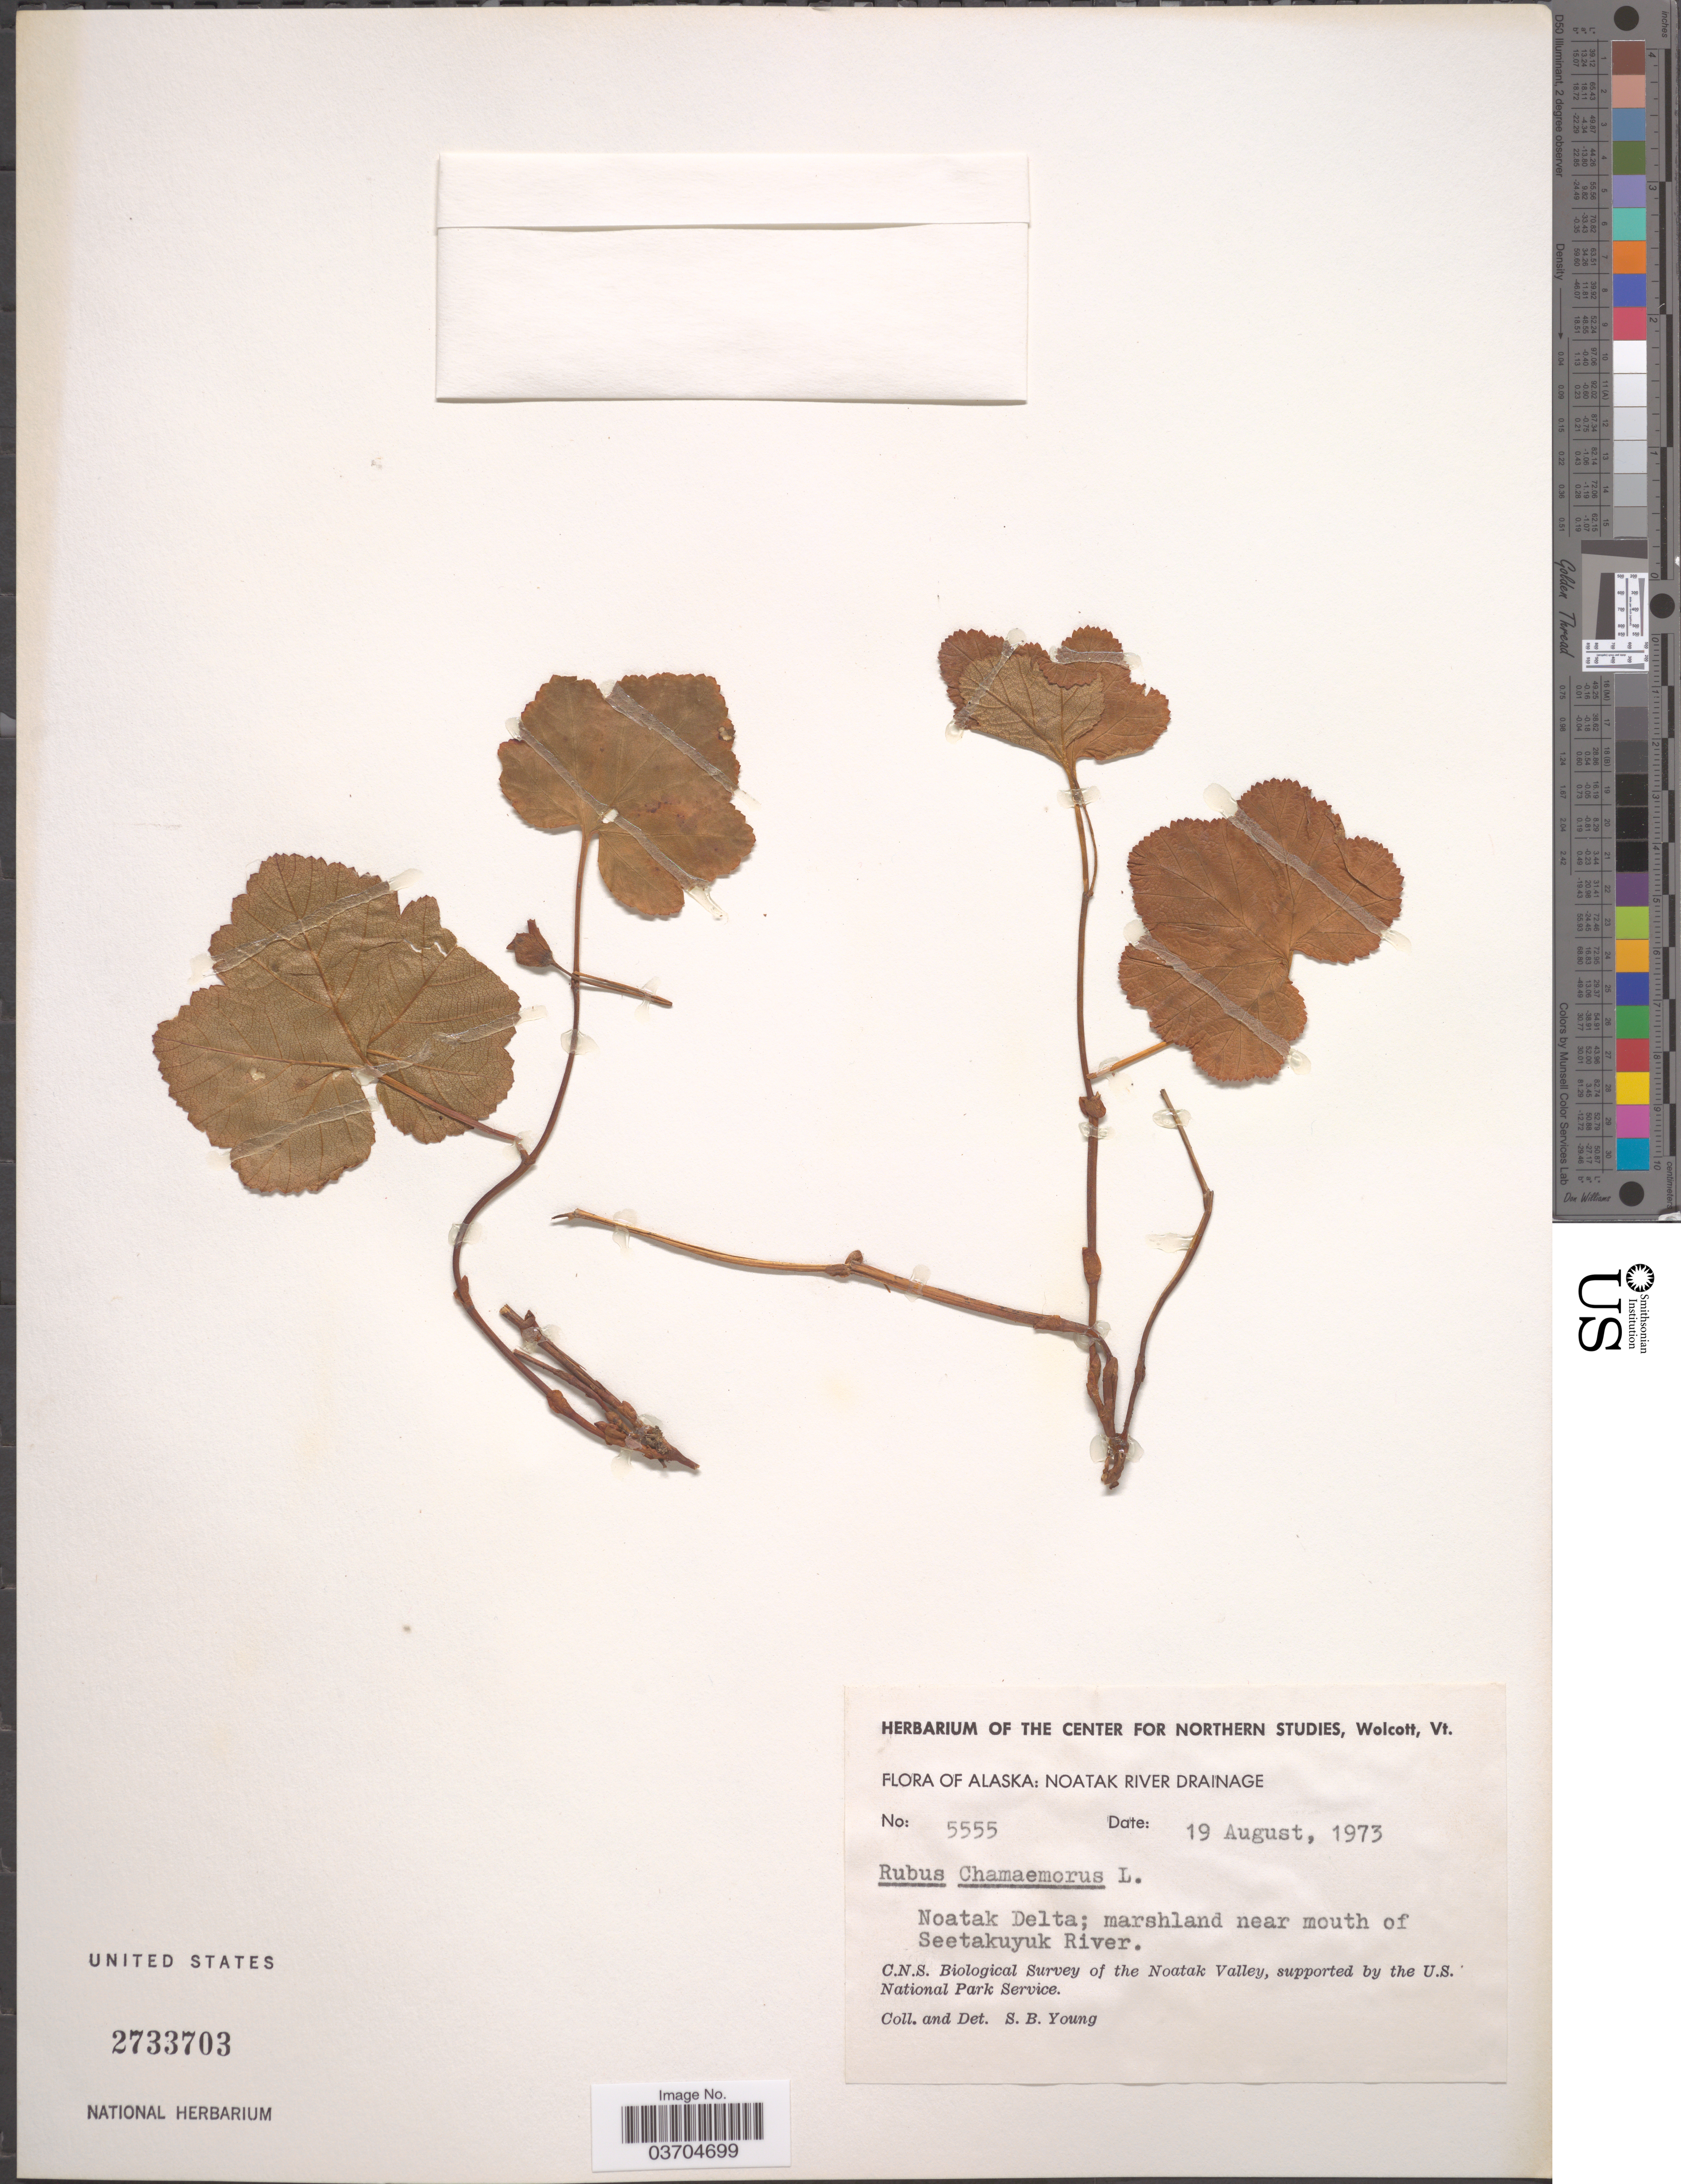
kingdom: Plantae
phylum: Tracheophyta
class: Magnoliopsida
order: Rosales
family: Rosaceae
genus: Rubus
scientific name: Rubus chamaemorus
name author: L.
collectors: S. Young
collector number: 5555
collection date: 1973-08-19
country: United States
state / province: Alaska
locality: Noatak River Drainage. Noatak Delta; marshland near mouth of Seetakuyuk River.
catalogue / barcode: US 2733703